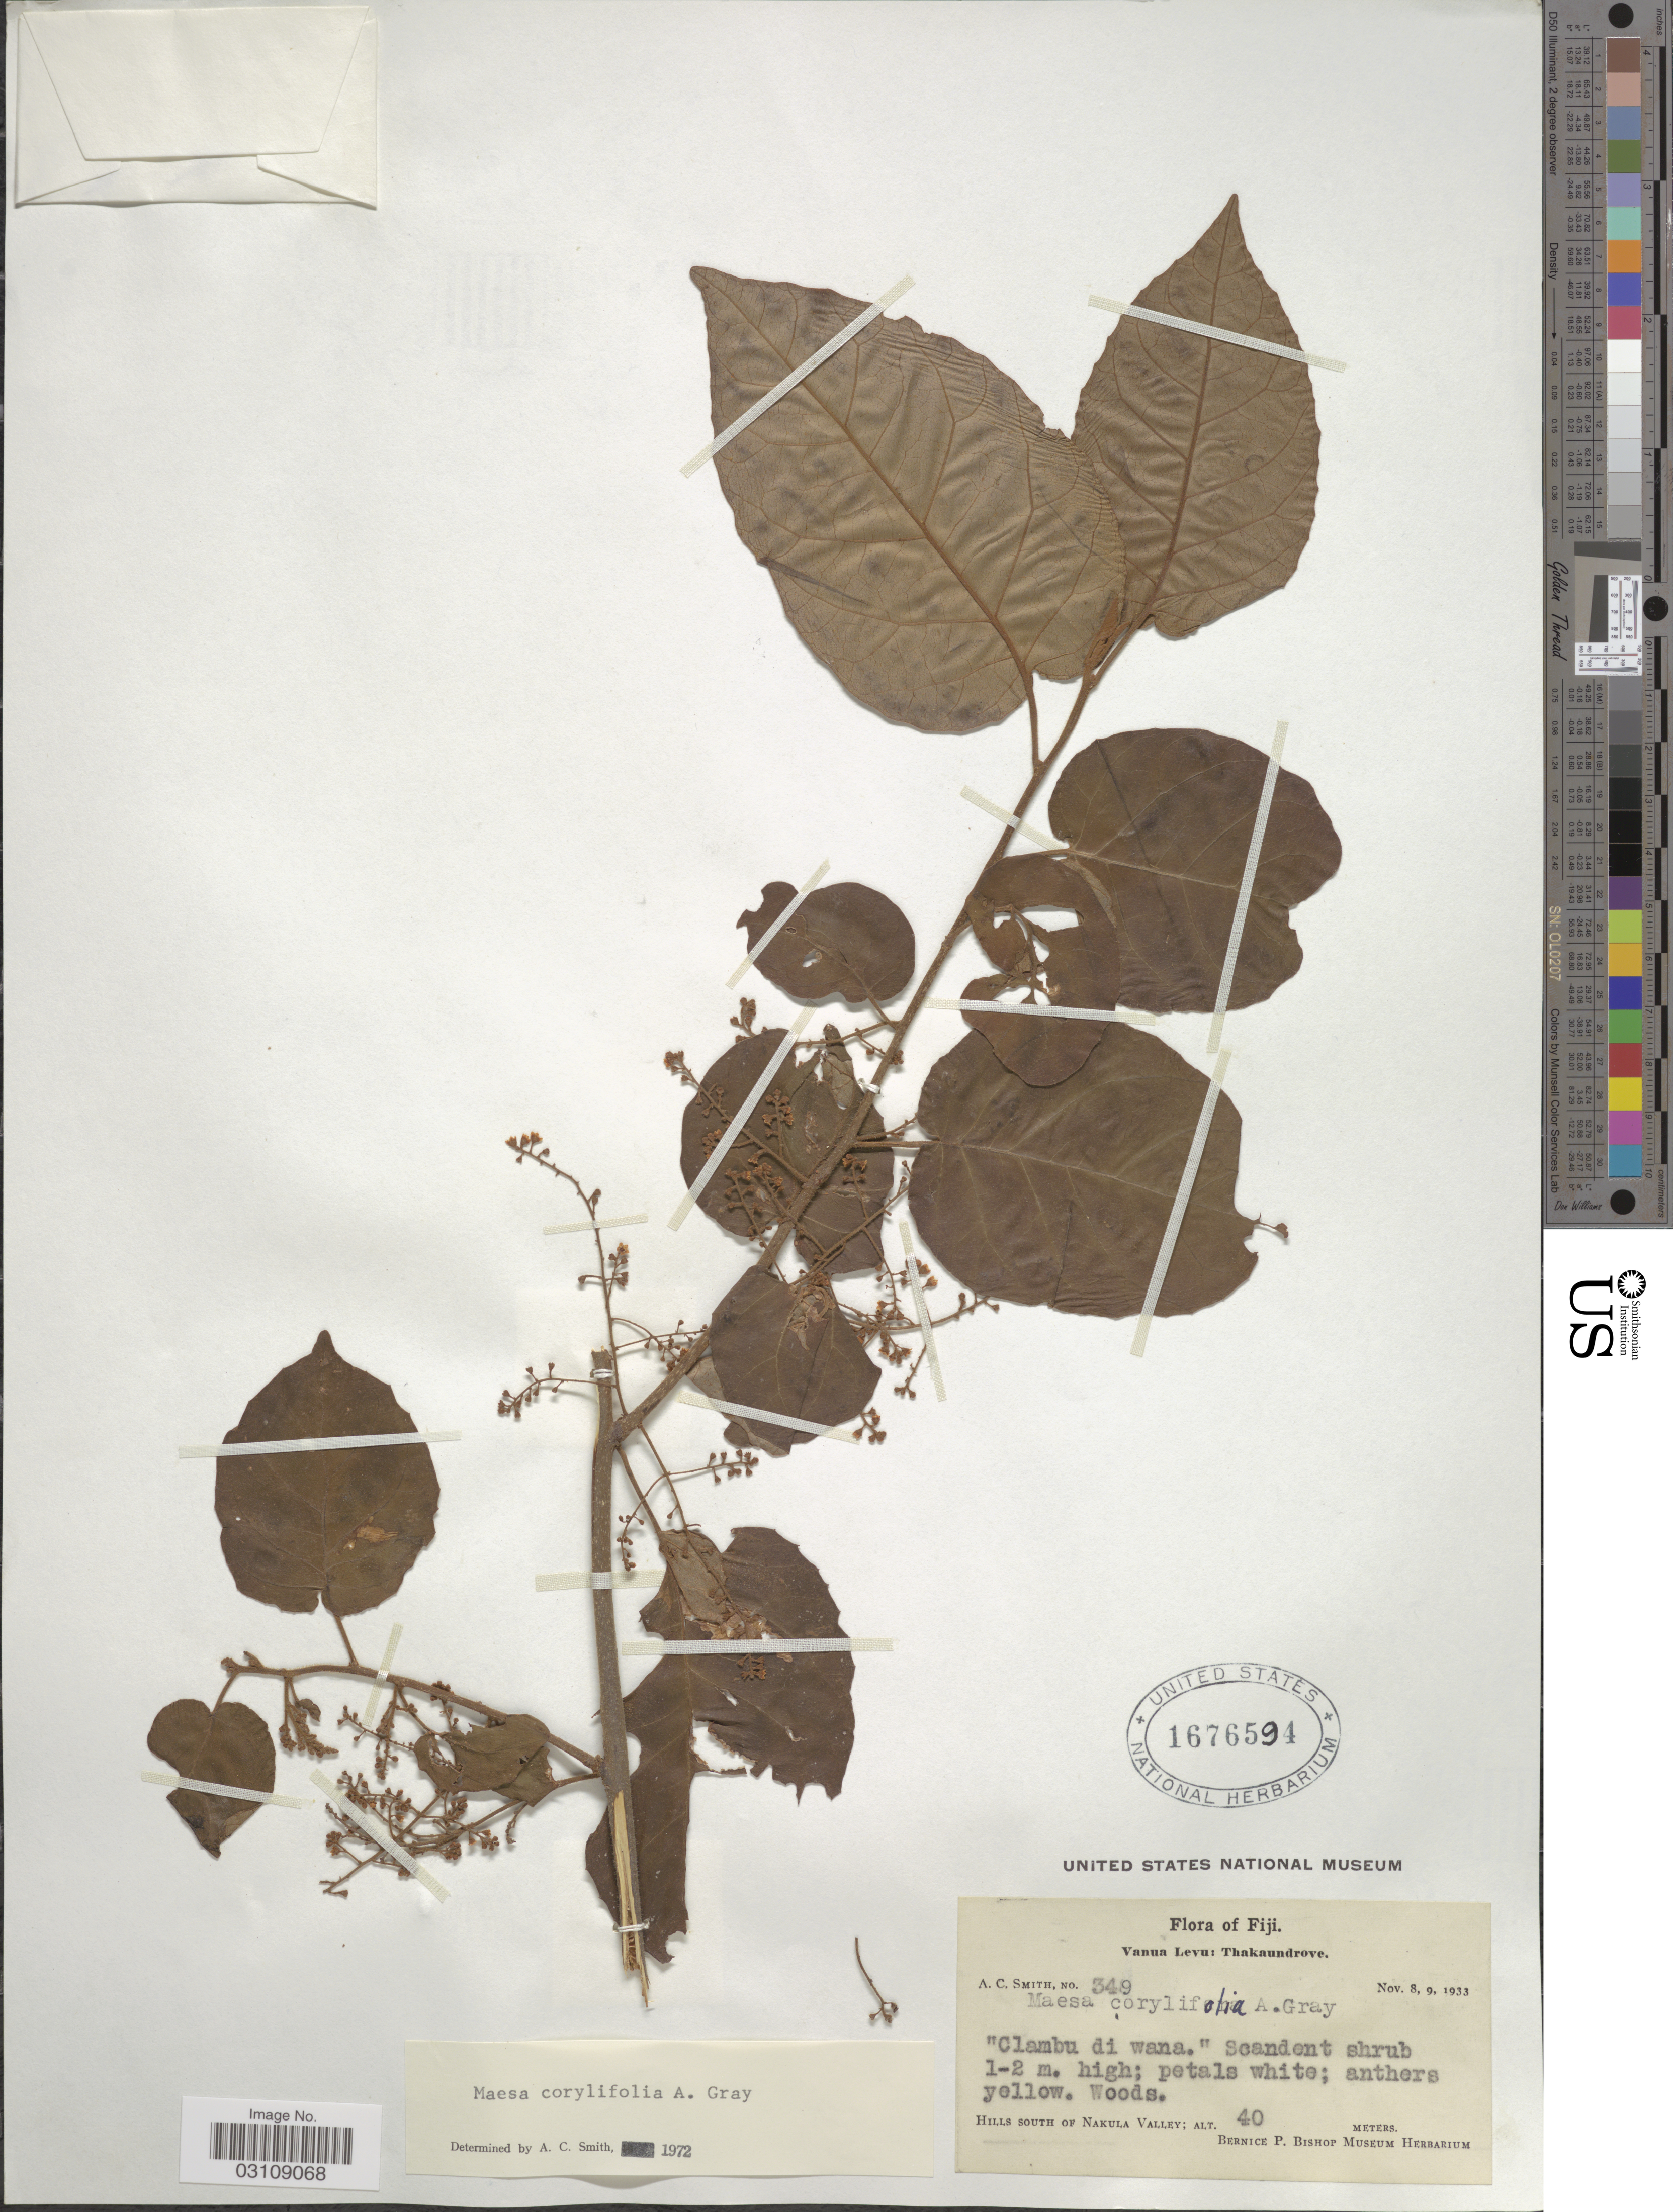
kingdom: Plantae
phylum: Tracheophyta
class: Magnoliopsida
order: Ericales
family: Primulaceae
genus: Maesa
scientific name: Maesa corylifolia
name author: A. Gray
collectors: A. C. Smith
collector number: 349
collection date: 1933-11-08/1933-11-09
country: Fiji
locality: Vanua Levu: Thakaundrove. Hills South of Nakula Valley.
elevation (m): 40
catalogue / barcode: US 1676594